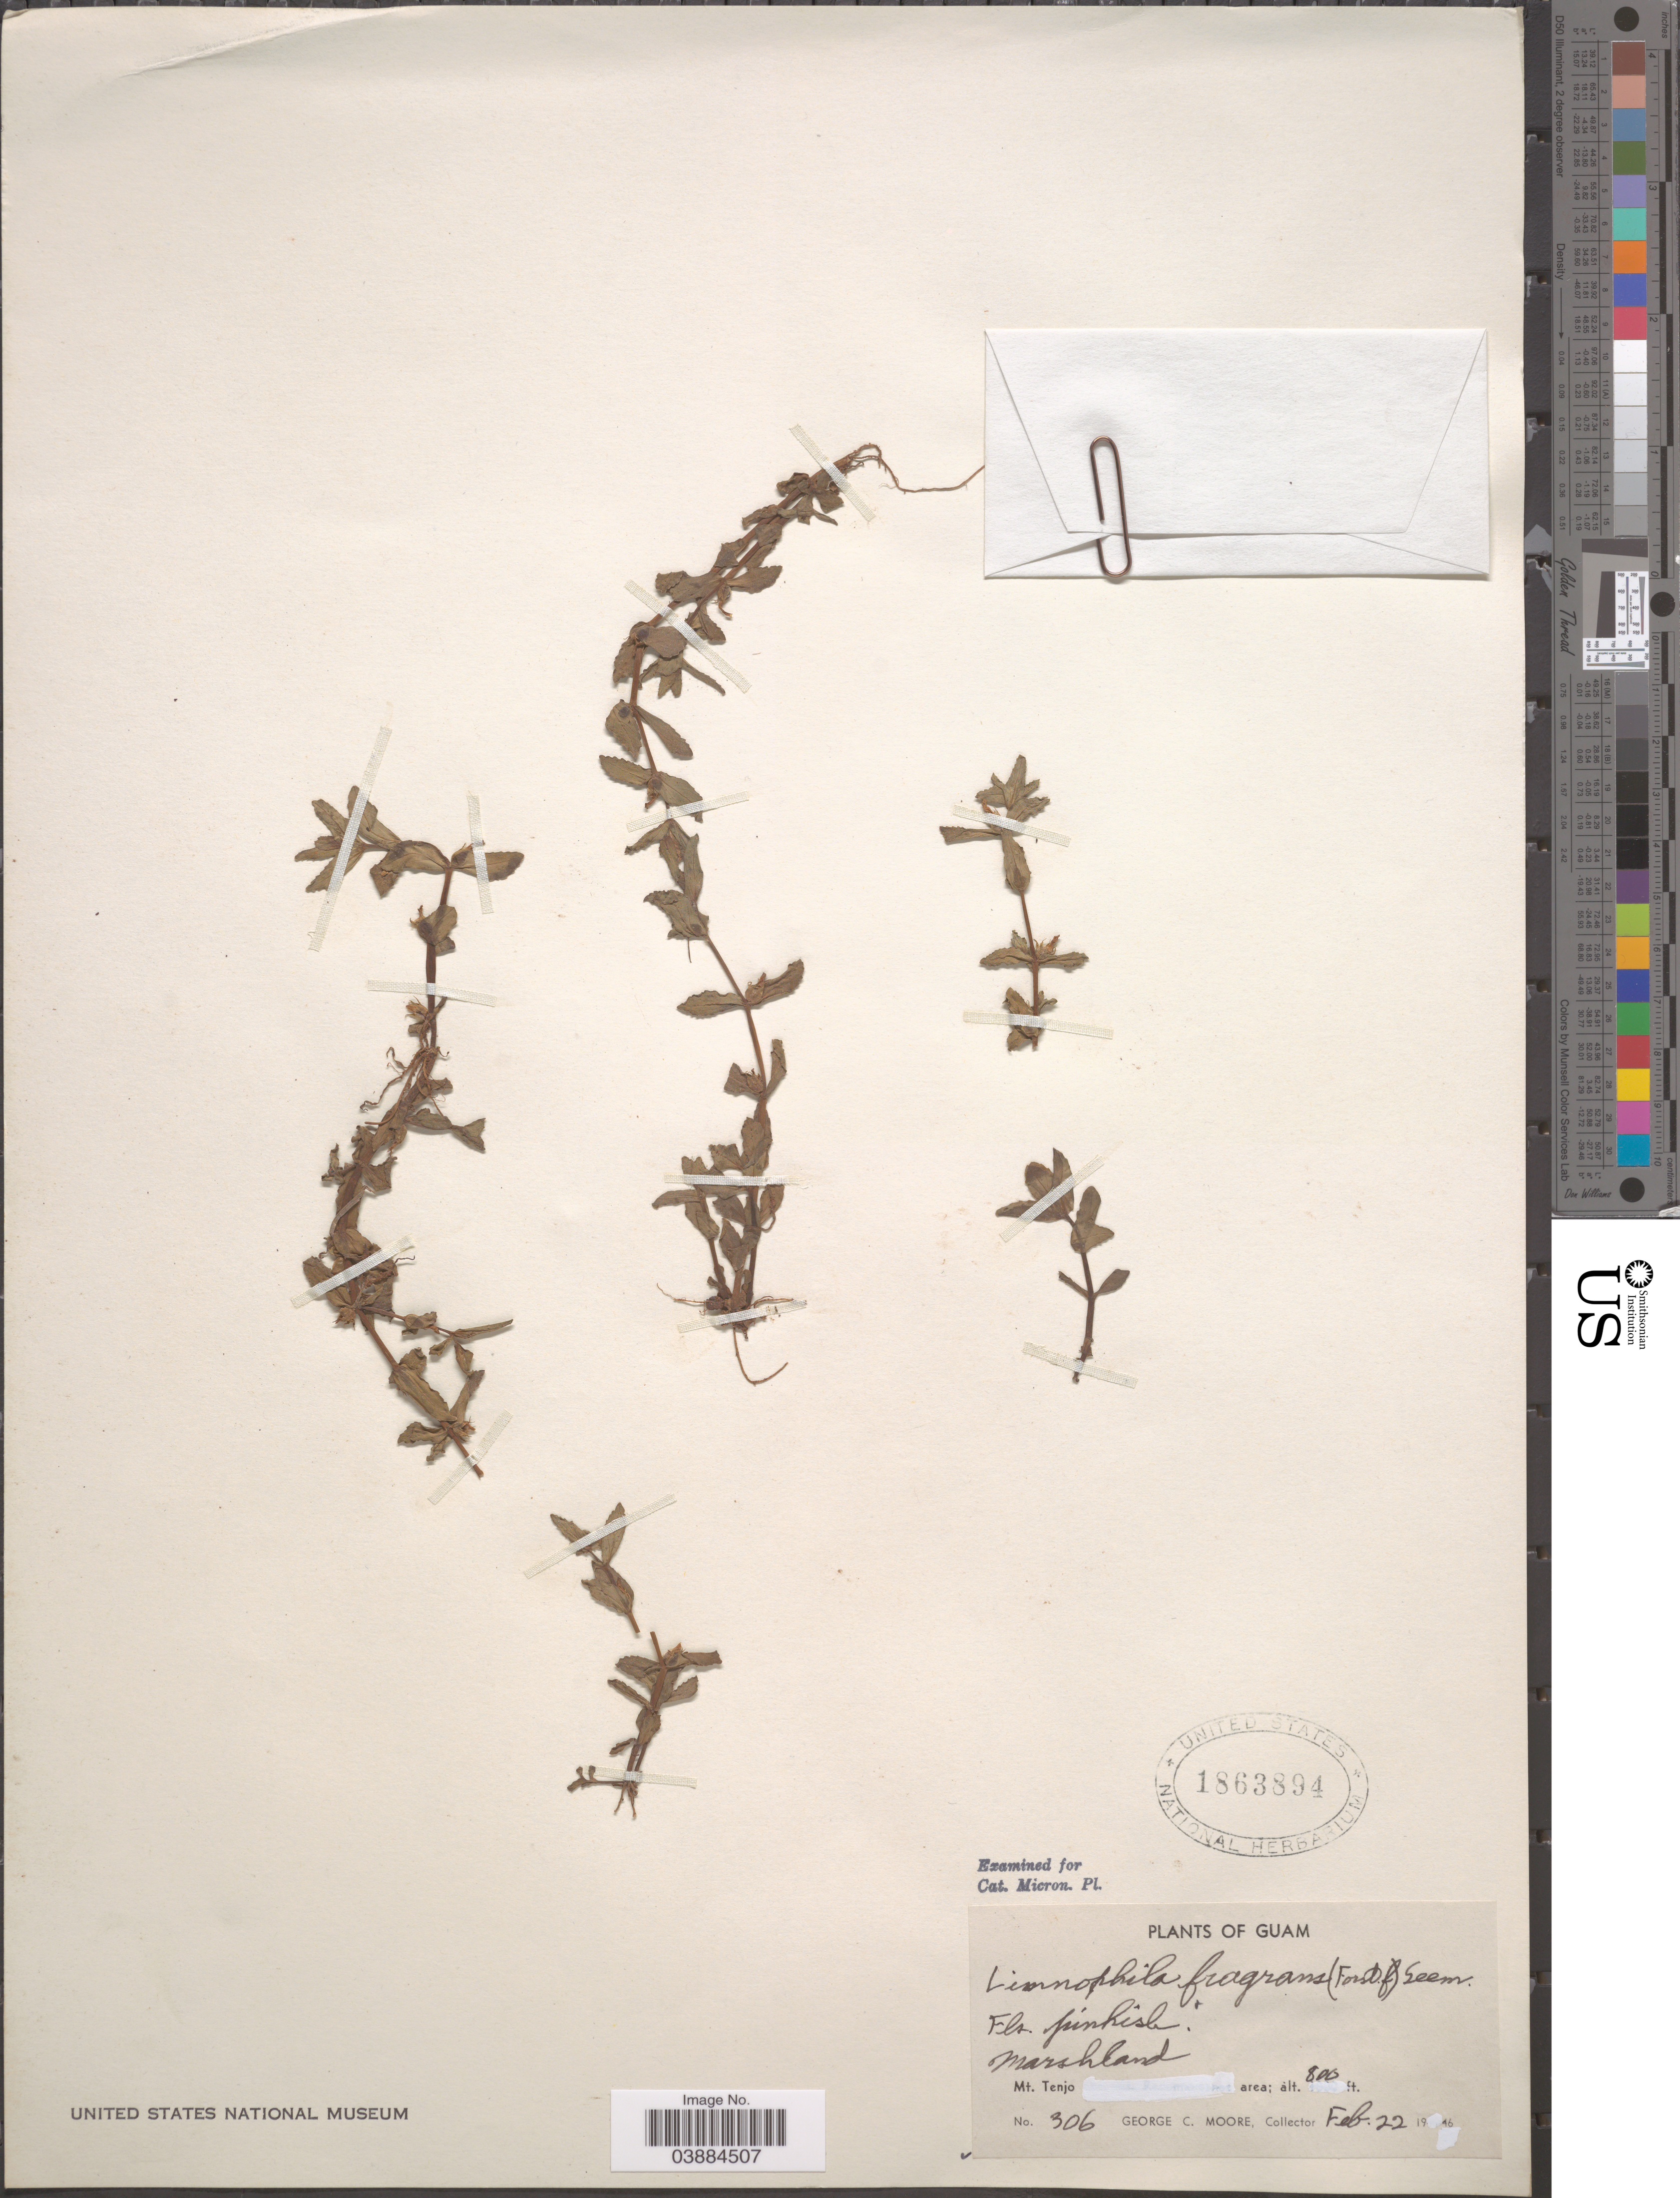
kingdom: Plantae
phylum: Tracheophyta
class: Magnoliopsida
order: Lamiales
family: Plantaginaceae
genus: Limnophila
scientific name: Limnophila fragrans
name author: Seem.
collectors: G. C. Moore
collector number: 306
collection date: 1946-02-22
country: Guam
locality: Marshland. Mt. Tenjo area.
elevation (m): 244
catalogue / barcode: US 1863894